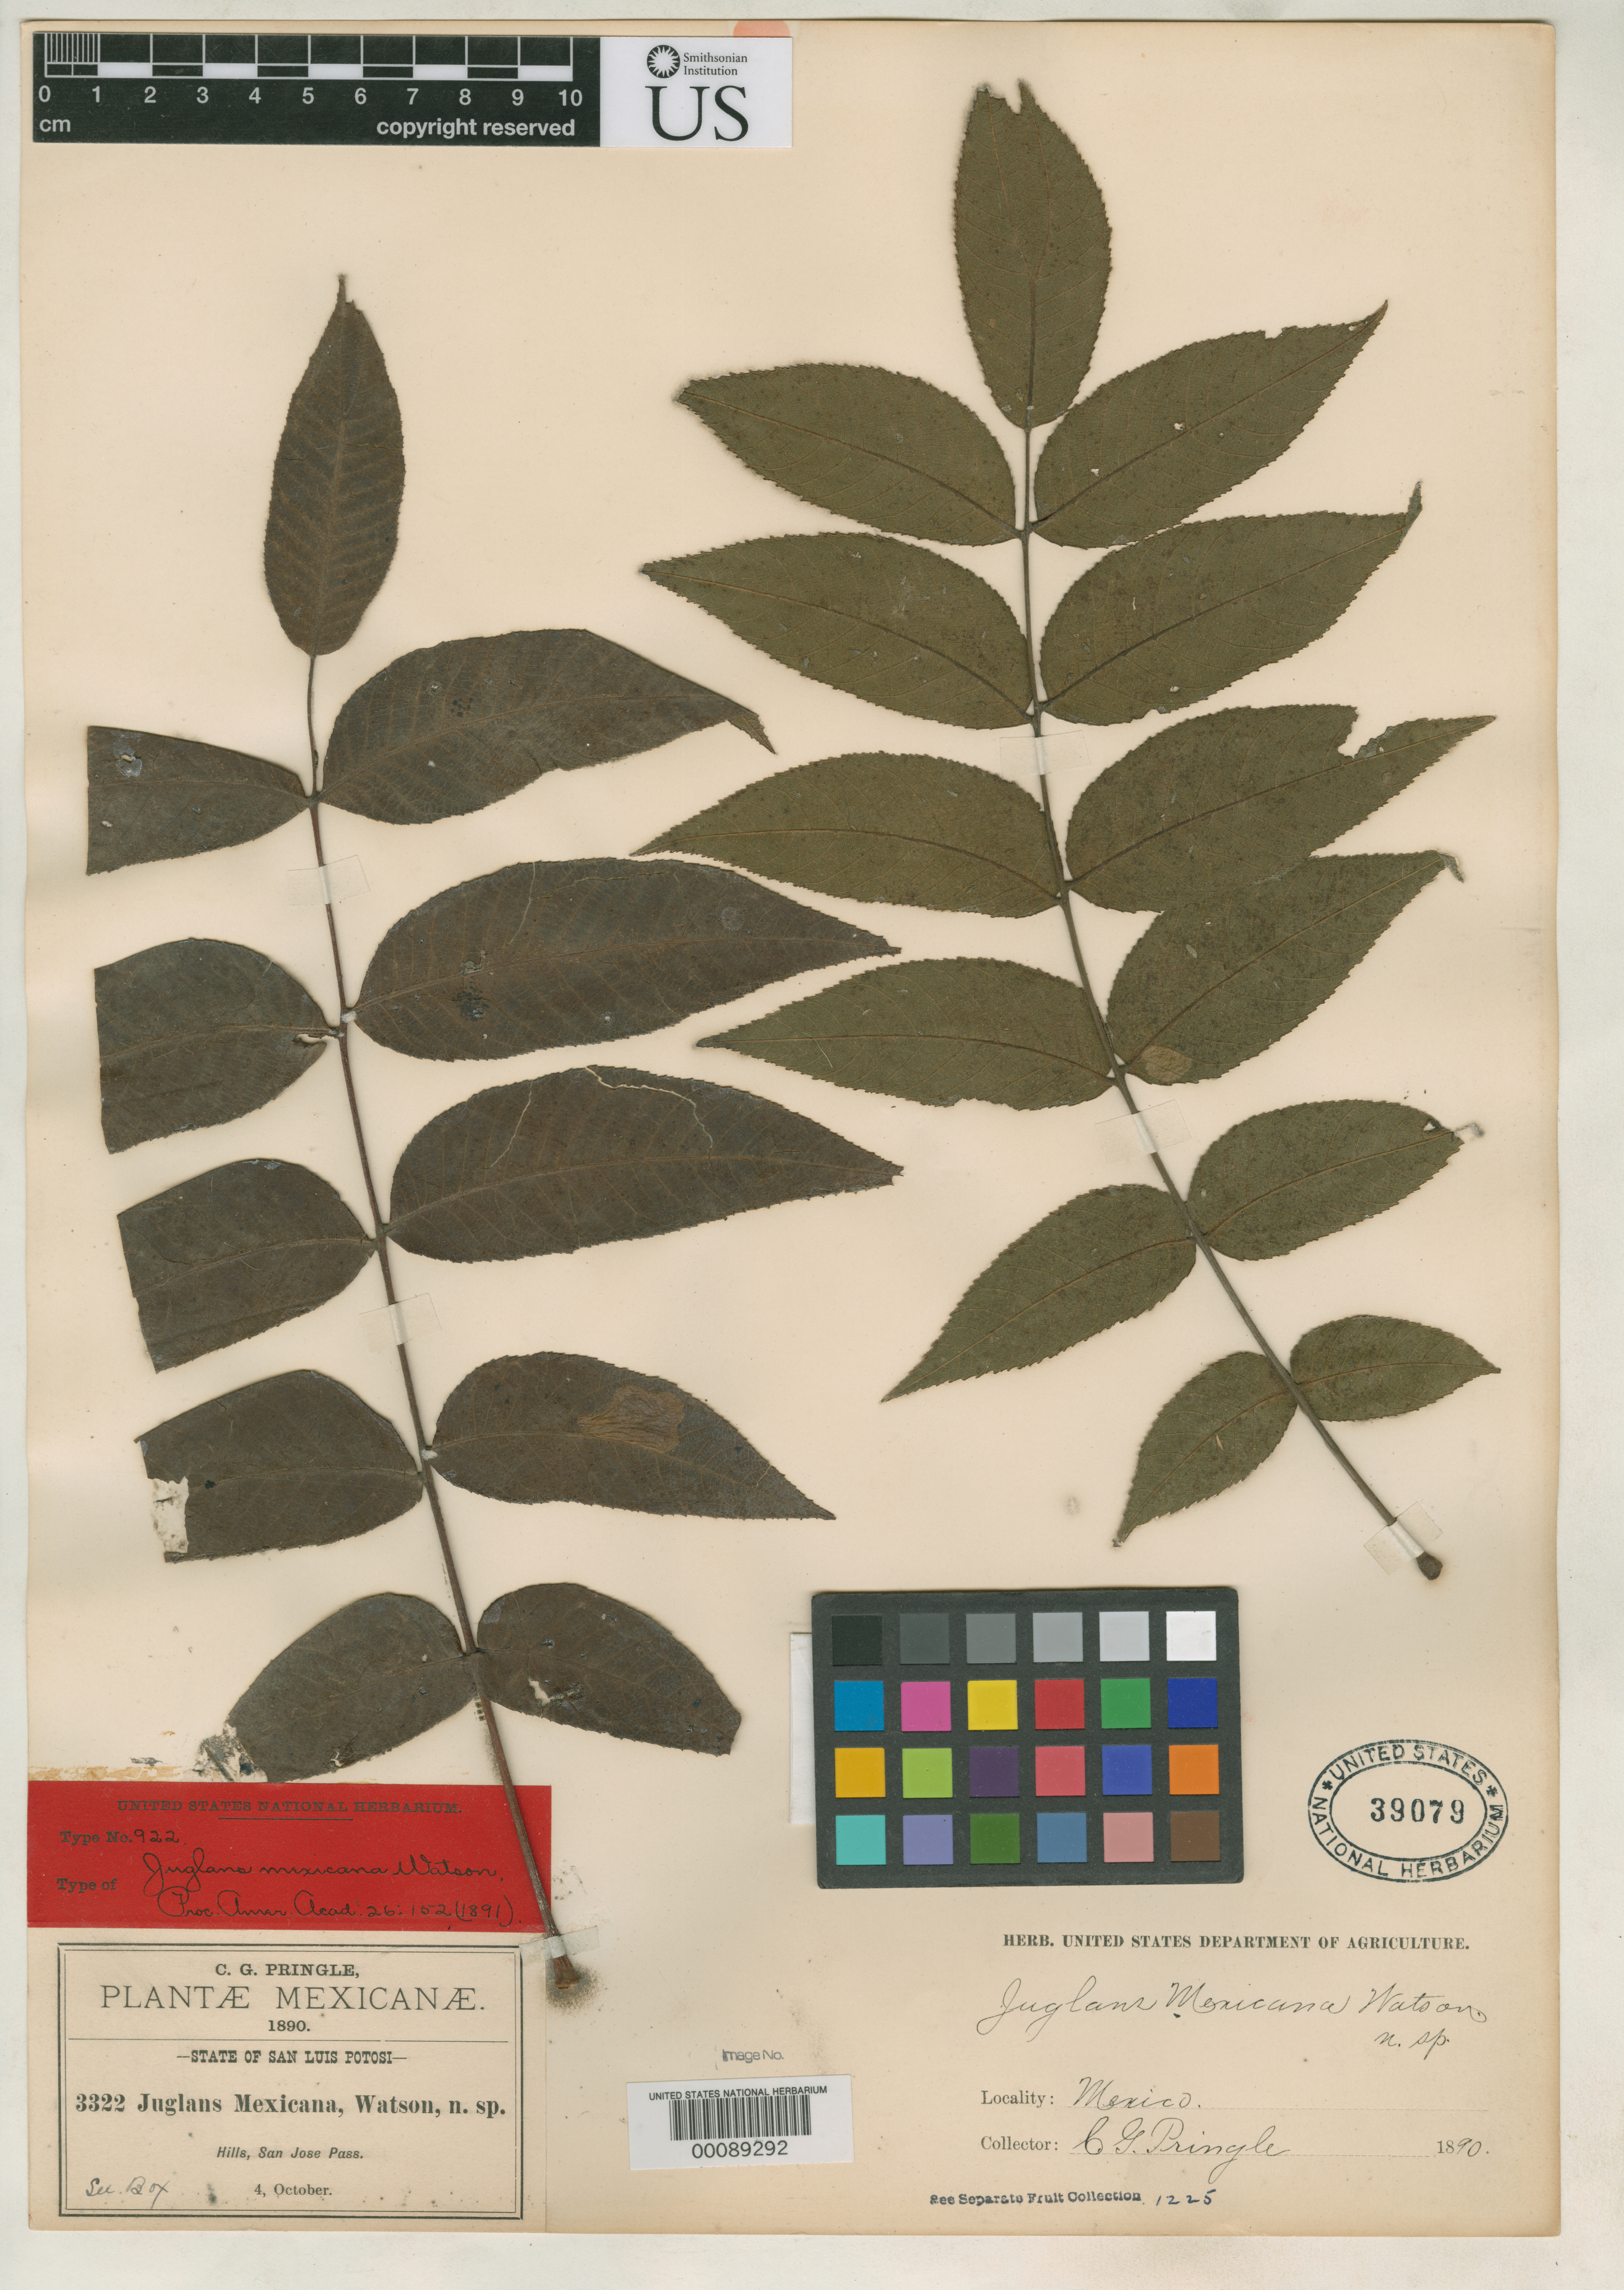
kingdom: Plantae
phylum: Tracheophyta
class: Magnoliopsida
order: Fagales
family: Juglandaceae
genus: Juglans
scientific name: Juglans mexicana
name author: S. Watson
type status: Type Collection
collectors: C. G. Pringle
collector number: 3322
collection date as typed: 04 Oct 1890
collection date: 1890-10-04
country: Mexico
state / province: San Luis Potosi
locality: San Jose Pass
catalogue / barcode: US 39079